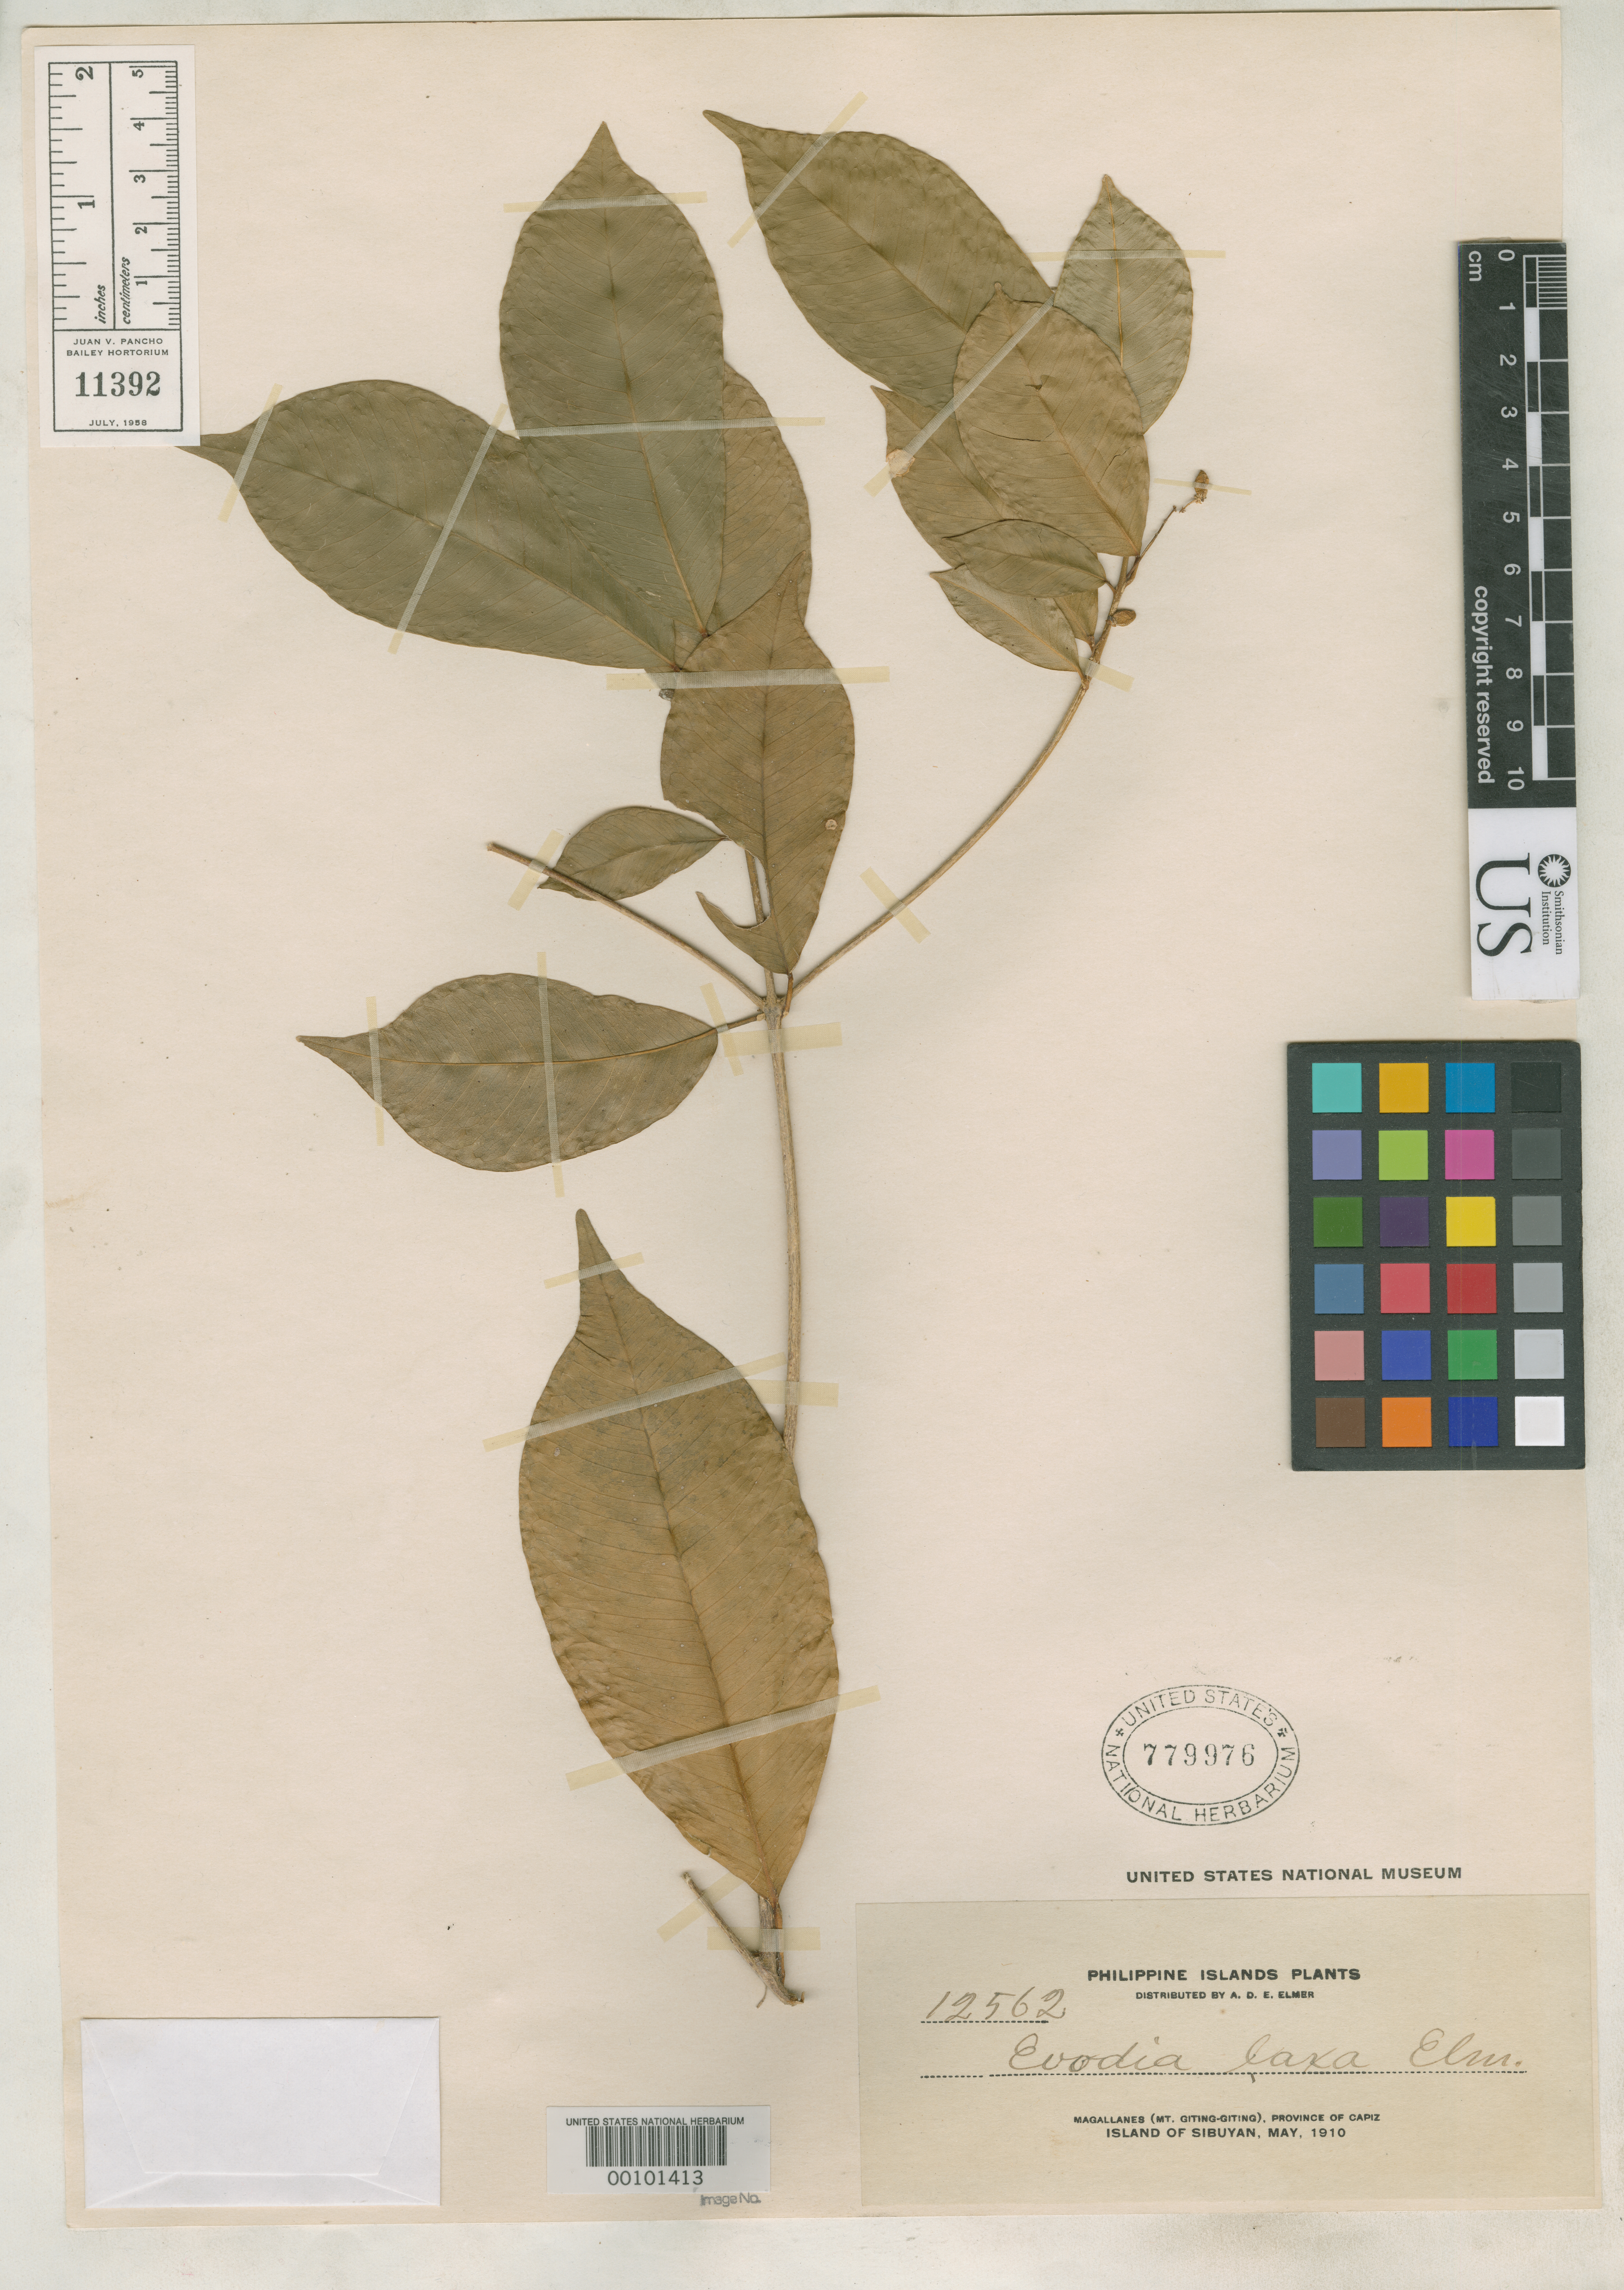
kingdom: Plantae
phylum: Tracheophyta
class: Magnoliopsida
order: Sapindales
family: Rutaceae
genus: Euodia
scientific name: Euodia laxa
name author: Elmer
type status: Isotype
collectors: A. D. E. Elmer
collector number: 12562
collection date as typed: May 1910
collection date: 1910-05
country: Philippines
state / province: Mimaropa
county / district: Romblon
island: Sibuyan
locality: Magallanes, Mt. Giting-Giting.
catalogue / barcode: US 779976